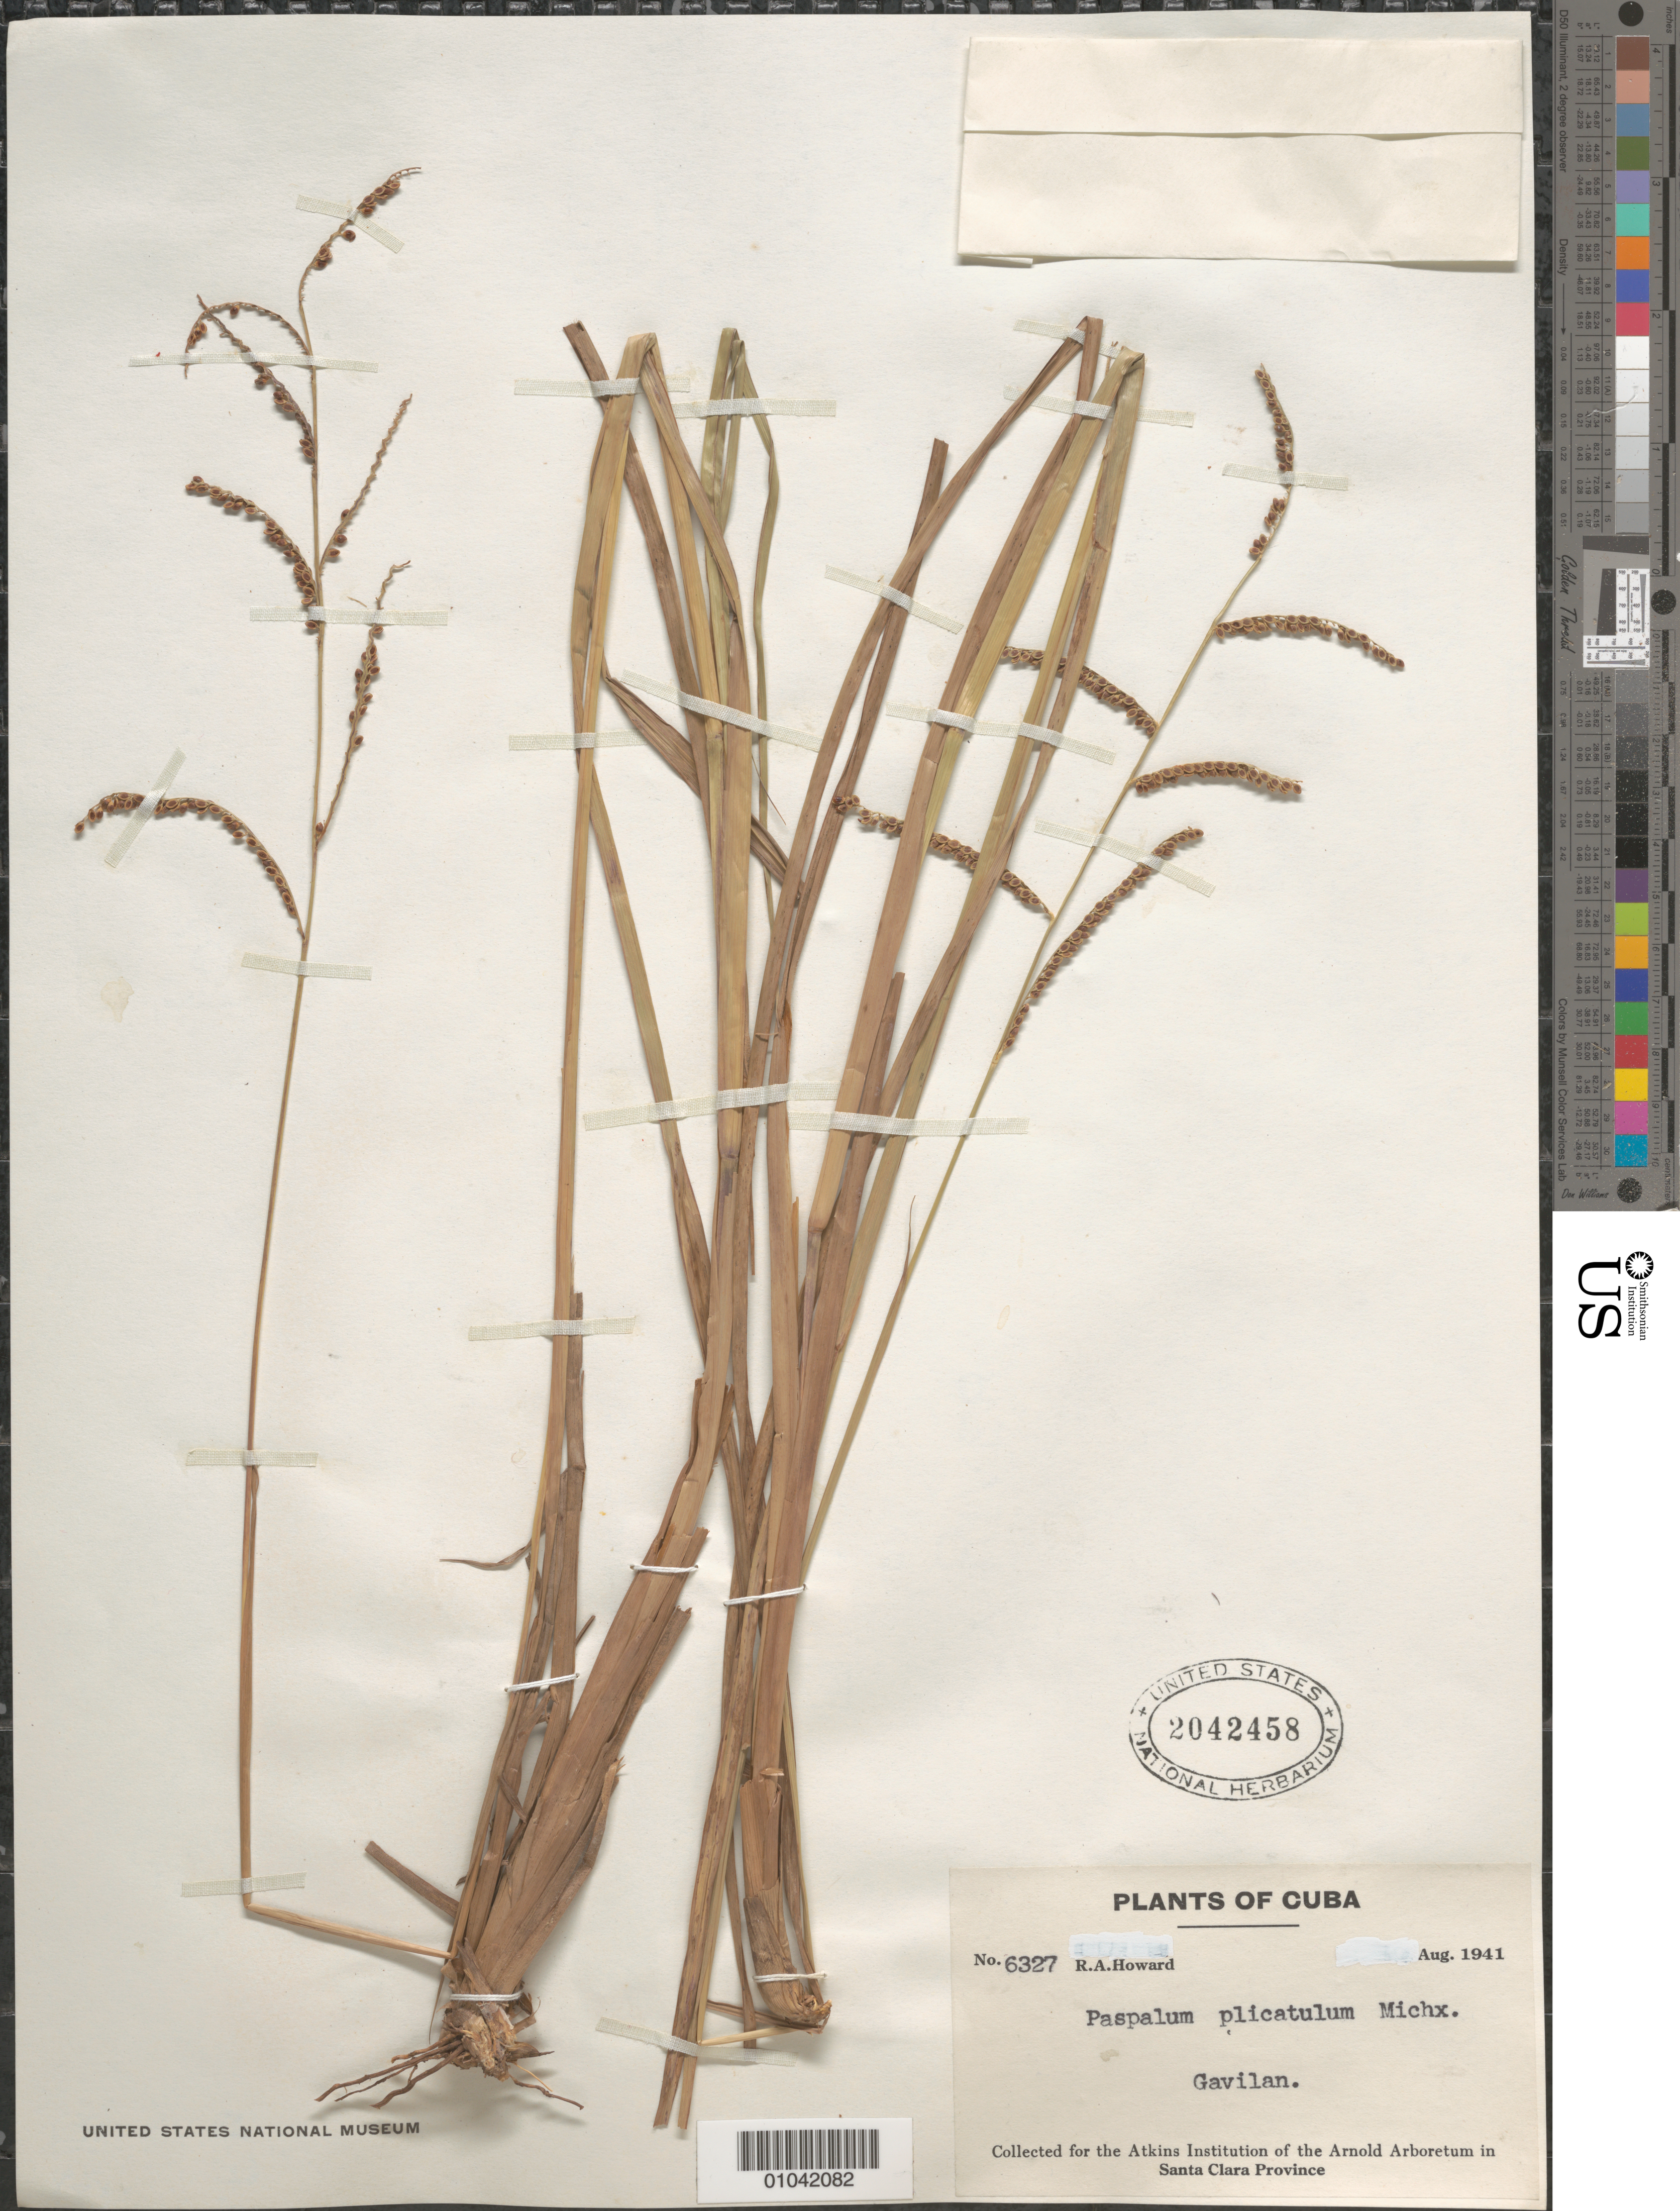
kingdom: Plantae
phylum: Tracheophyta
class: Liliopsida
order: Poales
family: Poaceae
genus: Paspalum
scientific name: Paspalum plicatulum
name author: Michx.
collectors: R. A. Howard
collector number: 6327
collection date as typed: Aug 1941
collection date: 1941-08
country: Cuba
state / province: Villa Clara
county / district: Santa Clara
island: Cuba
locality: Gavilan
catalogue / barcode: US 2042458